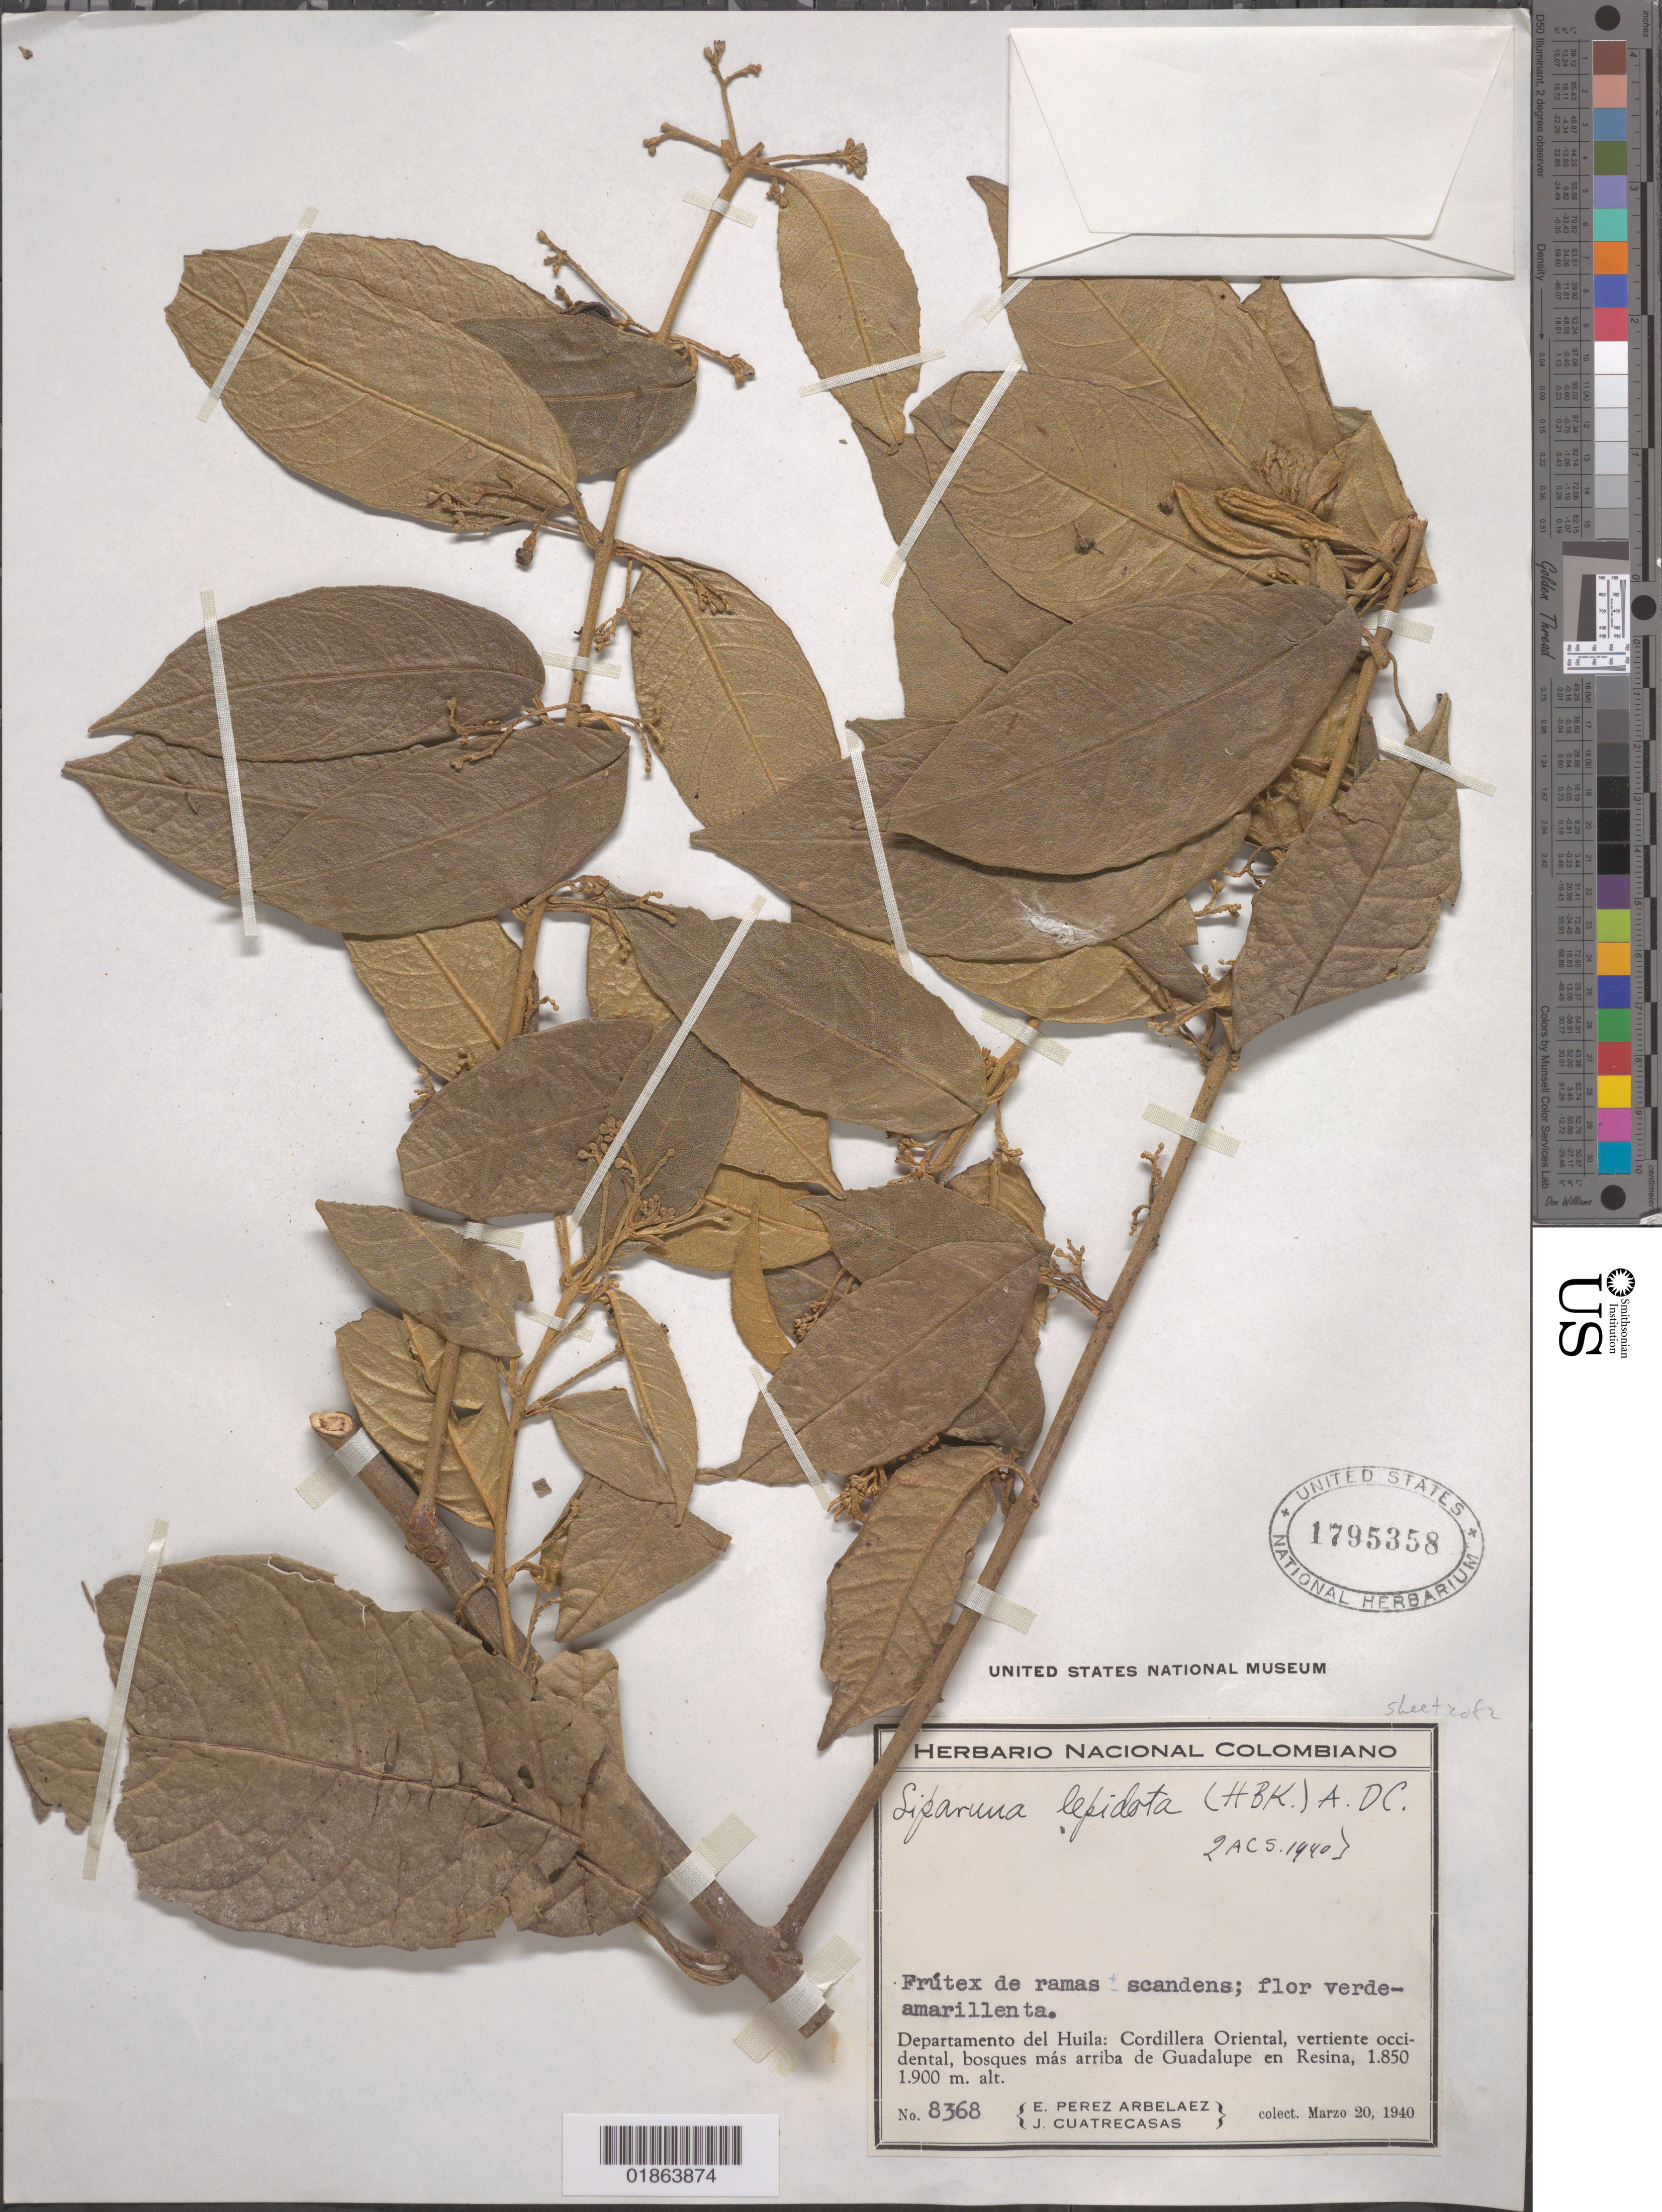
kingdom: Plantae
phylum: Tracheophyta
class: Magnoliopsida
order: Laurales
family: Siparunaceae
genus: Siparuna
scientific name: Siparuna lepidota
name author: (Kunth) A. DC.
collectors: E. Pérez Arbeláez & J. Cuatrecasas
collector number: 8368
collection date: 1940-03-20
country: Colombia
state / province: Huila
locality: Cordillera Oriental, vertiente occidental, bosques más arriba de Guadalupe en Resina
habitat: Forest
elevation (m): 1850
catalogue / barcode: US 1795358